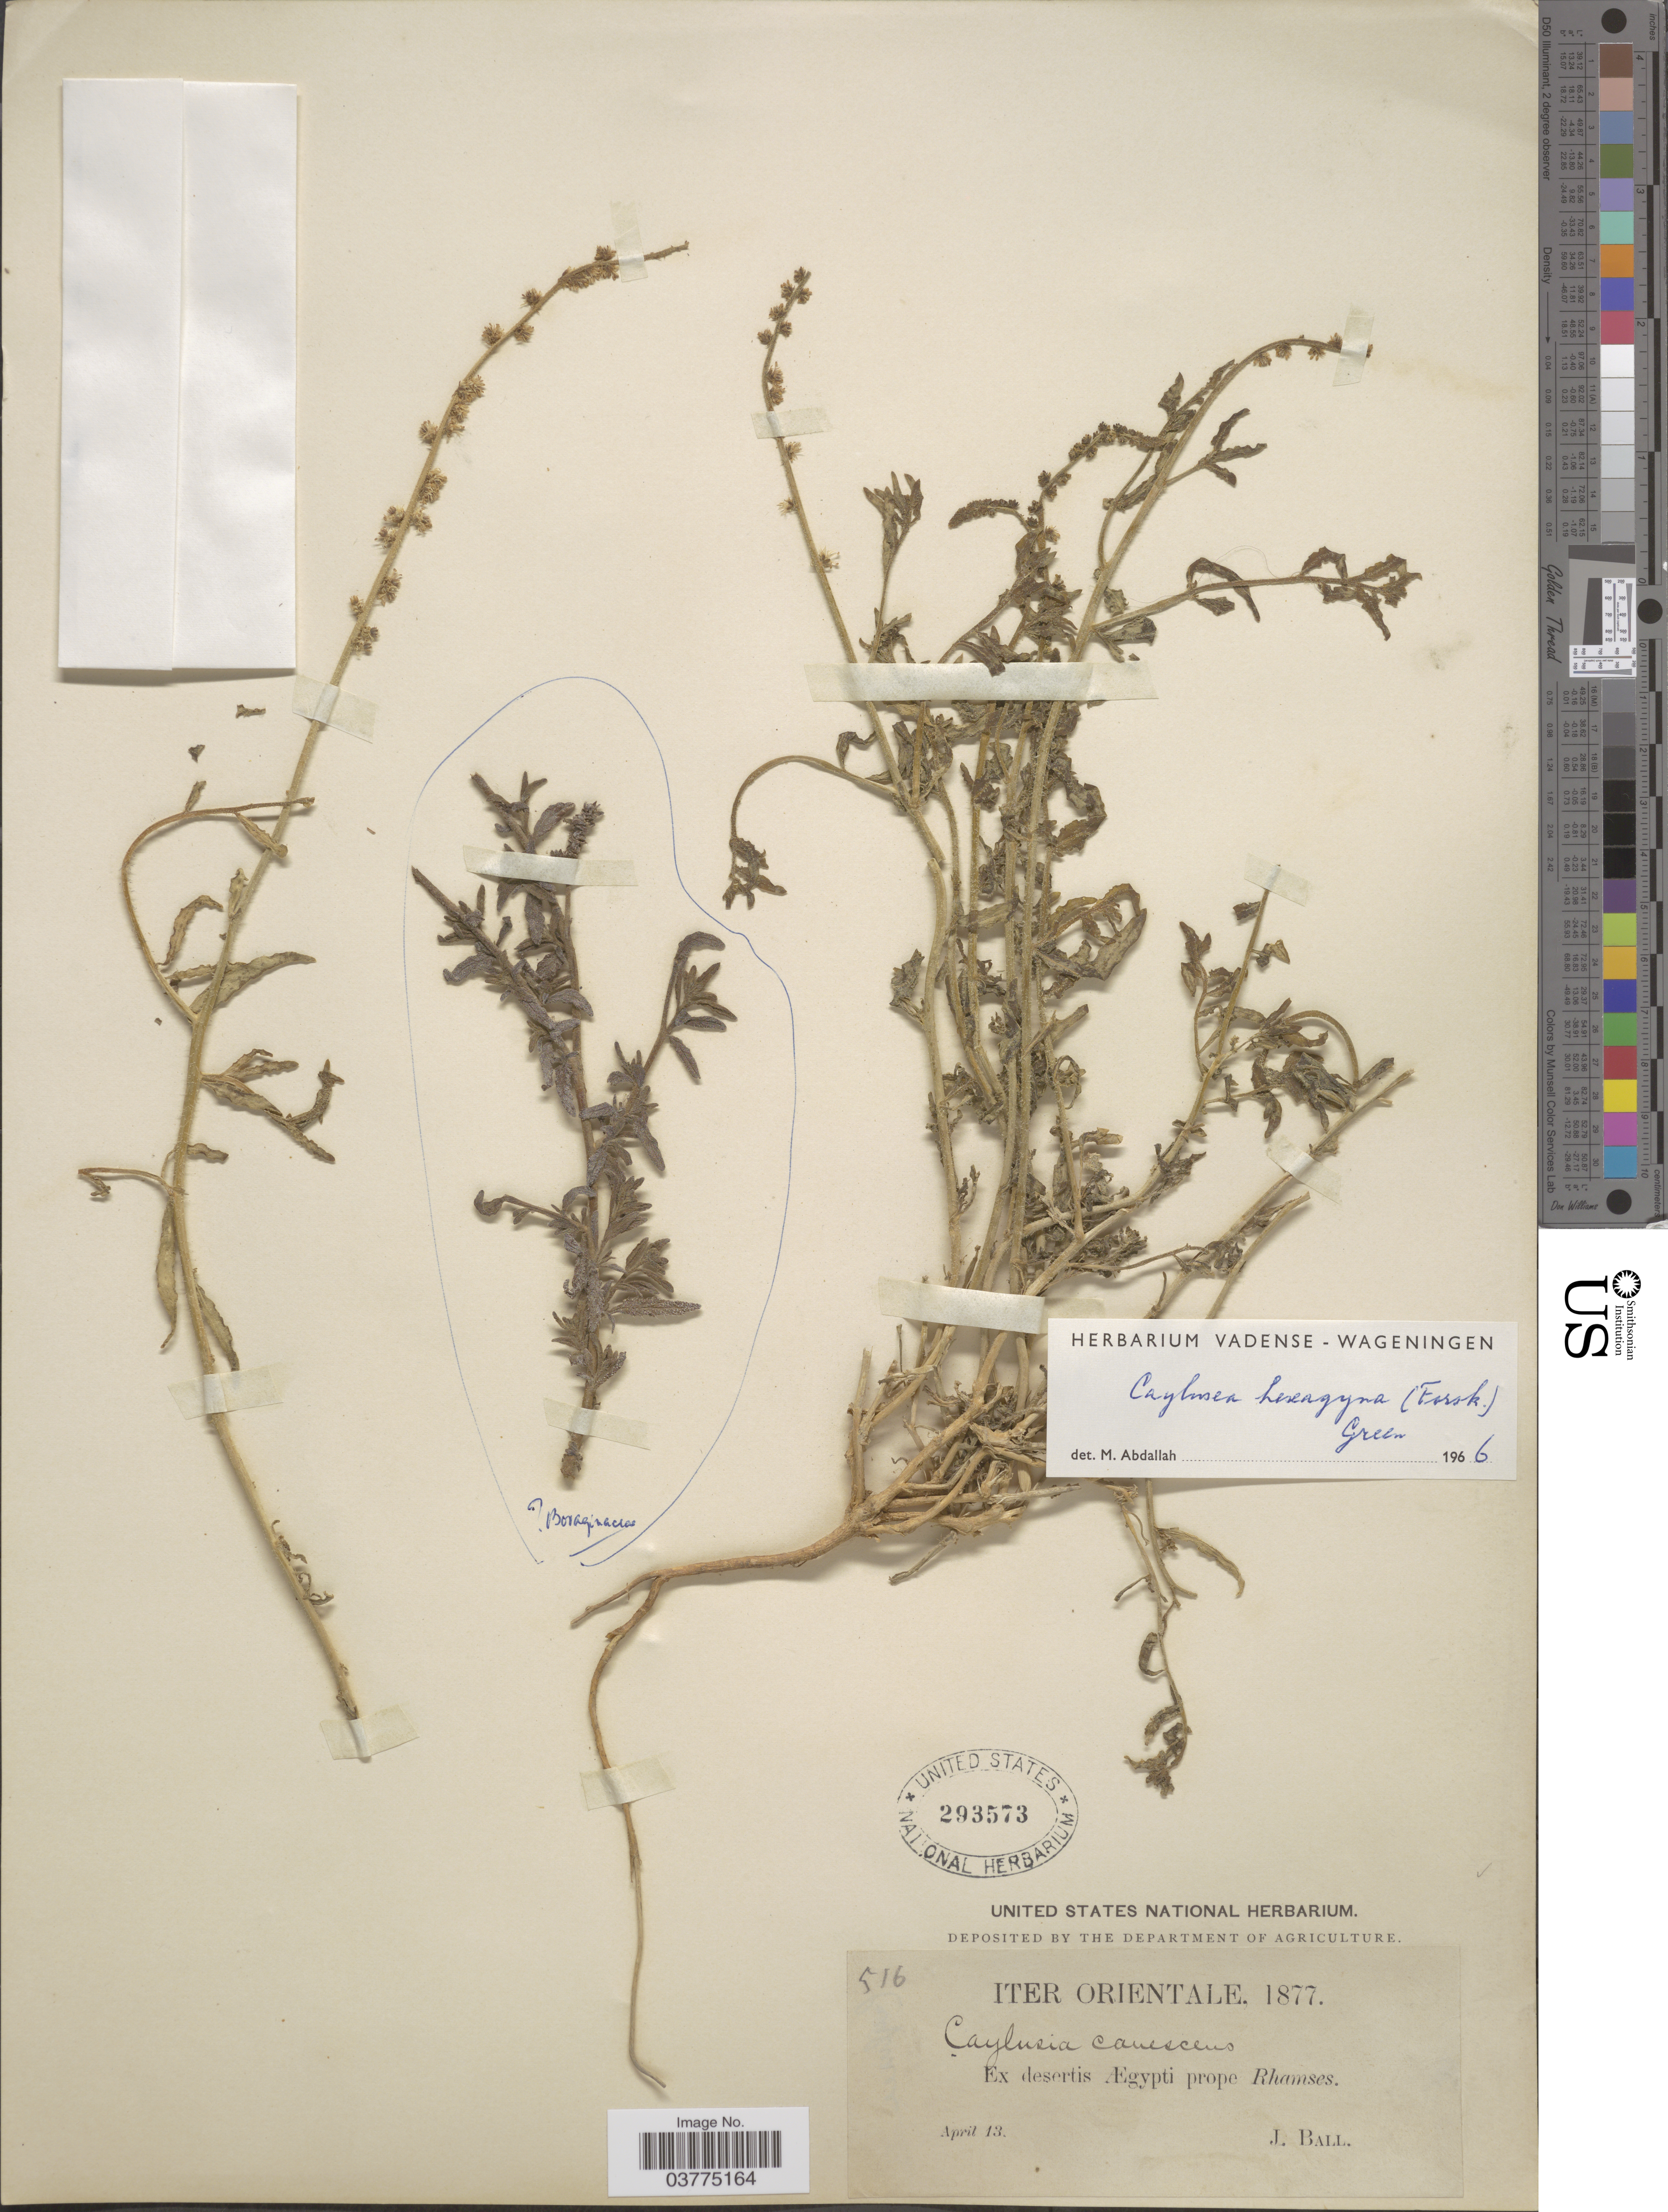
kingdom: Plantae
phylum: Tracheophyta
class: Magnoliopsida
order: Brassicales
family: Resedaceae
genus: Caylusea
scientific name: Caylusea hexagyna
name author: (Forssk.) M.L. Green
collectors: J. Ball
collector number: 516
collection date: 1877-04-13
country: Egypt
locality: Iter Orientale. Ex desertis Ægypti prope Rhamses.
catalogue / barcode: US 293573